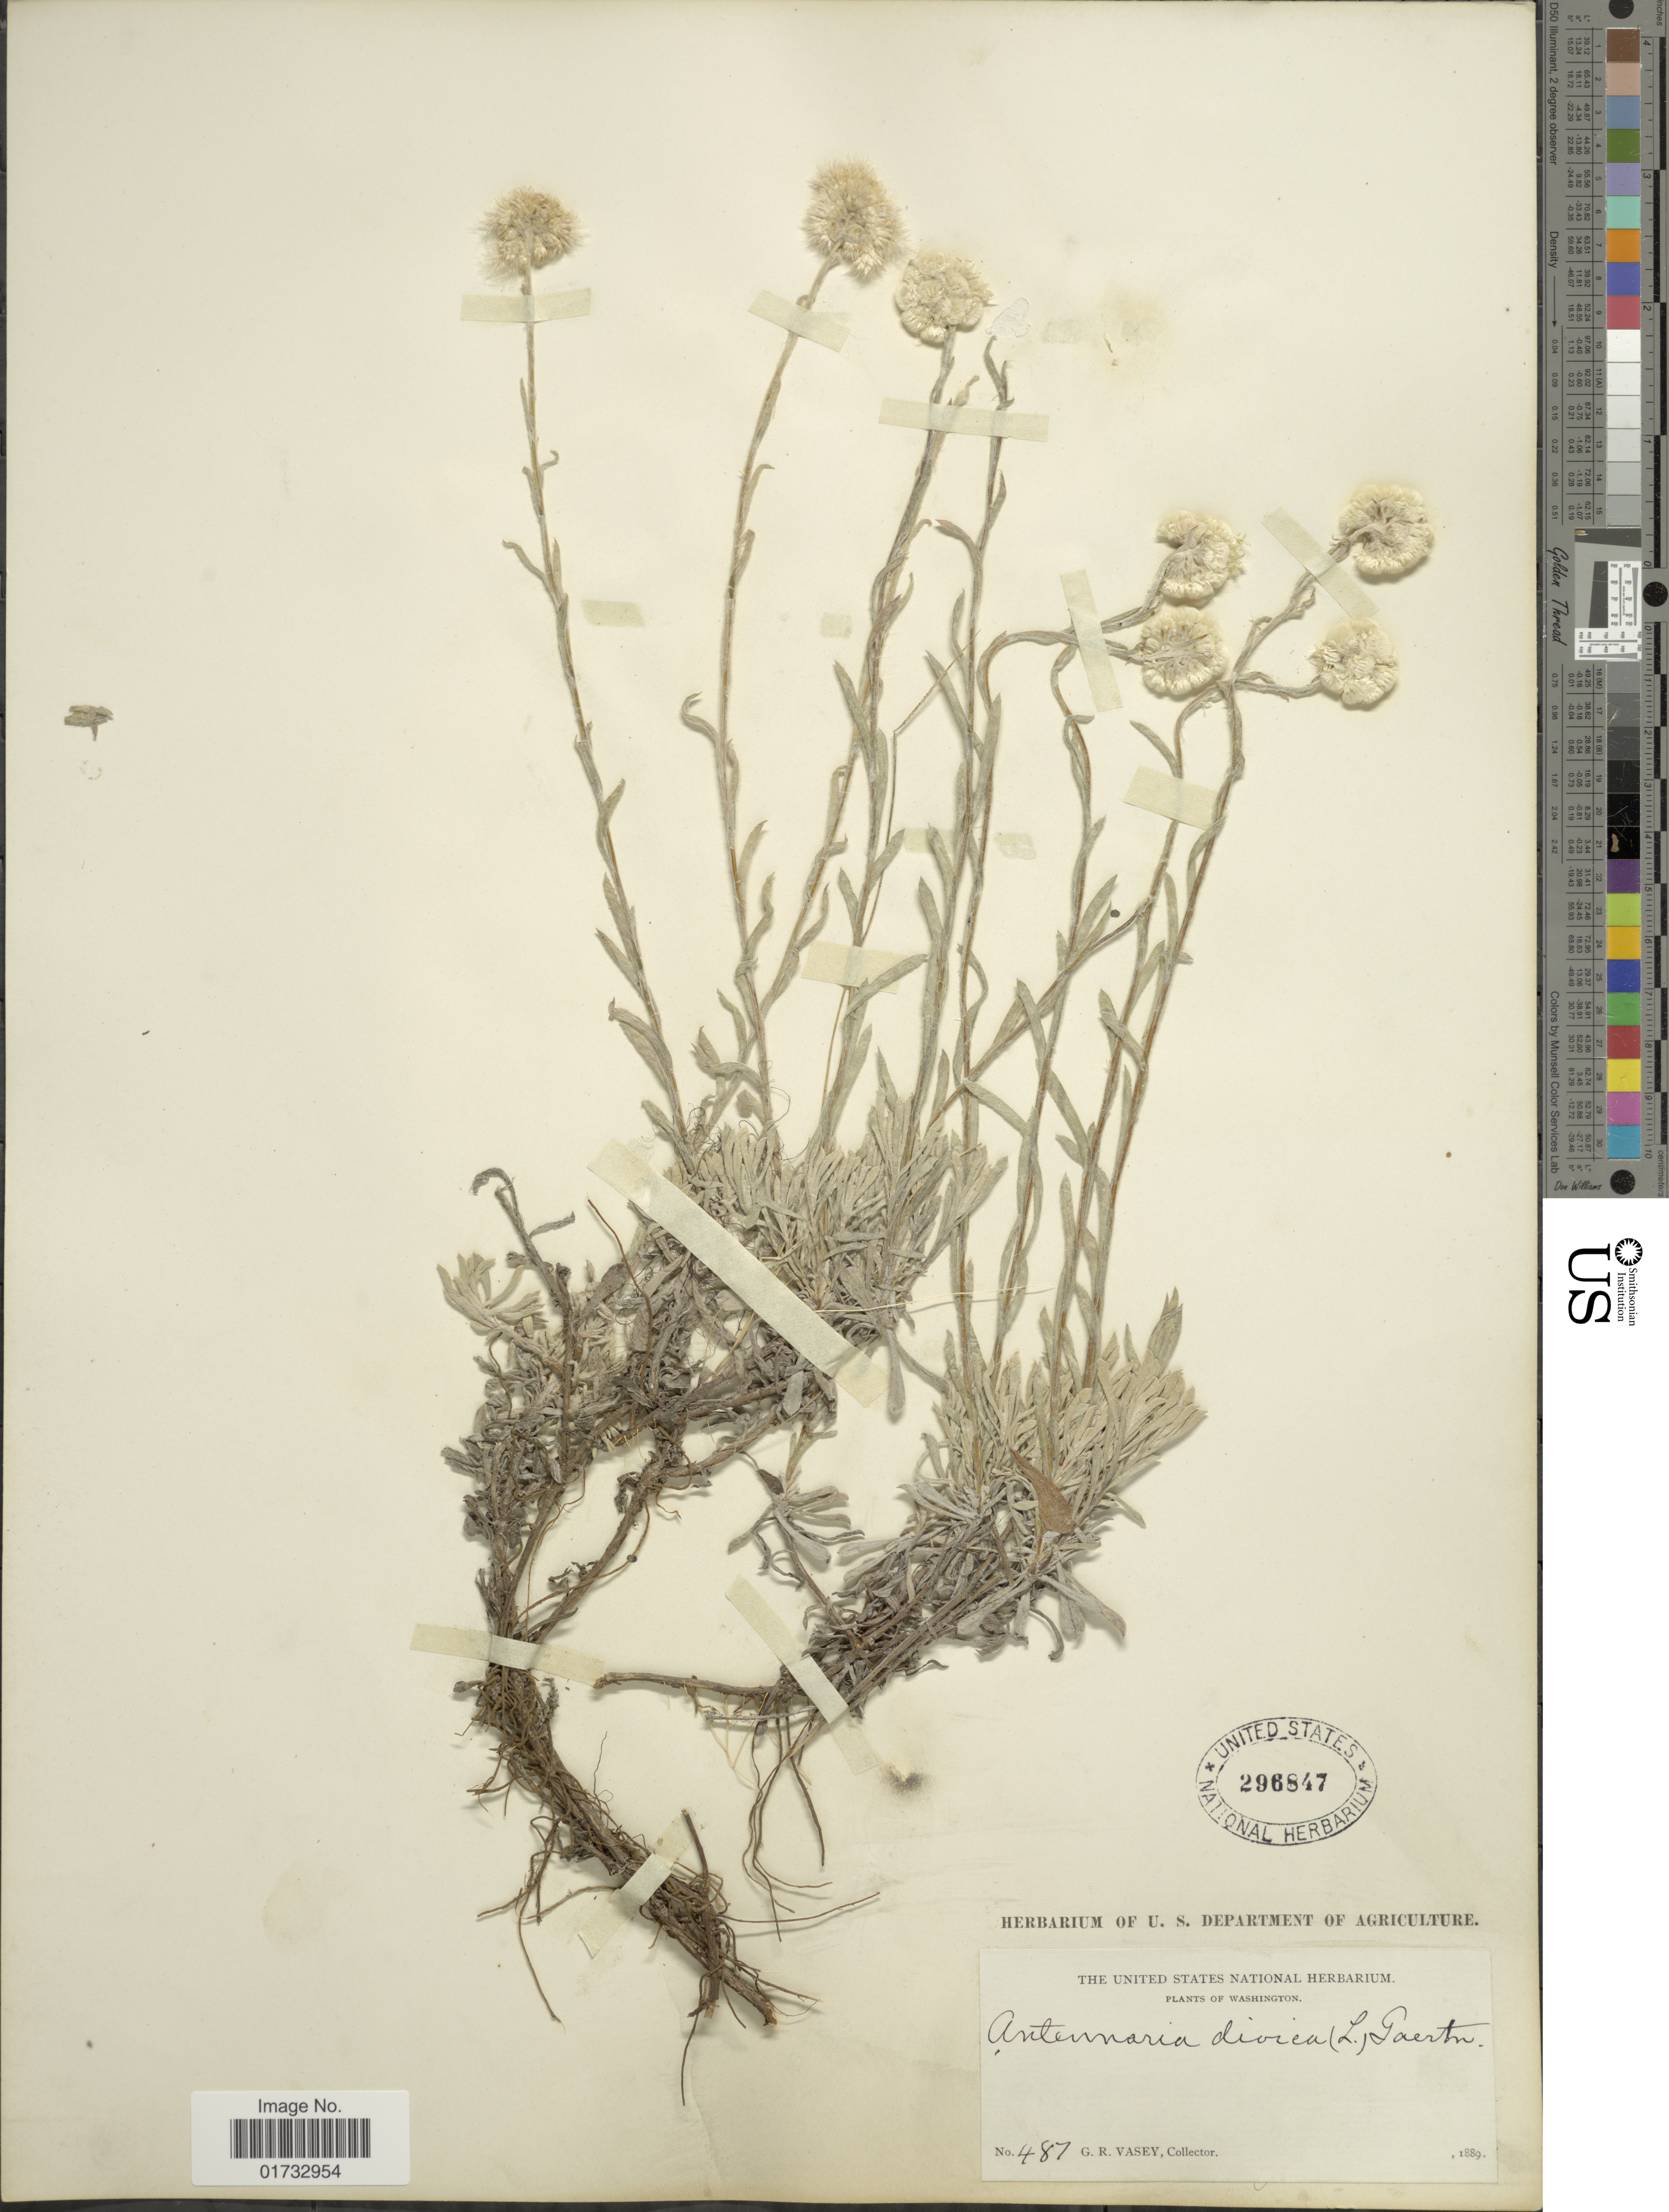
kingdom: Plantae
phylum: Tracheophyta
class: Magnoliopsida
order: Asterales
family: Asteraceae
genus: Antennaria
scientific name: Antennaria rosea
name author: Greene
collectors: G. R. Vasey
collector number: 487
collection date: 1889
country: United States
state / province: Washington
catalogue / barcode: US 296847